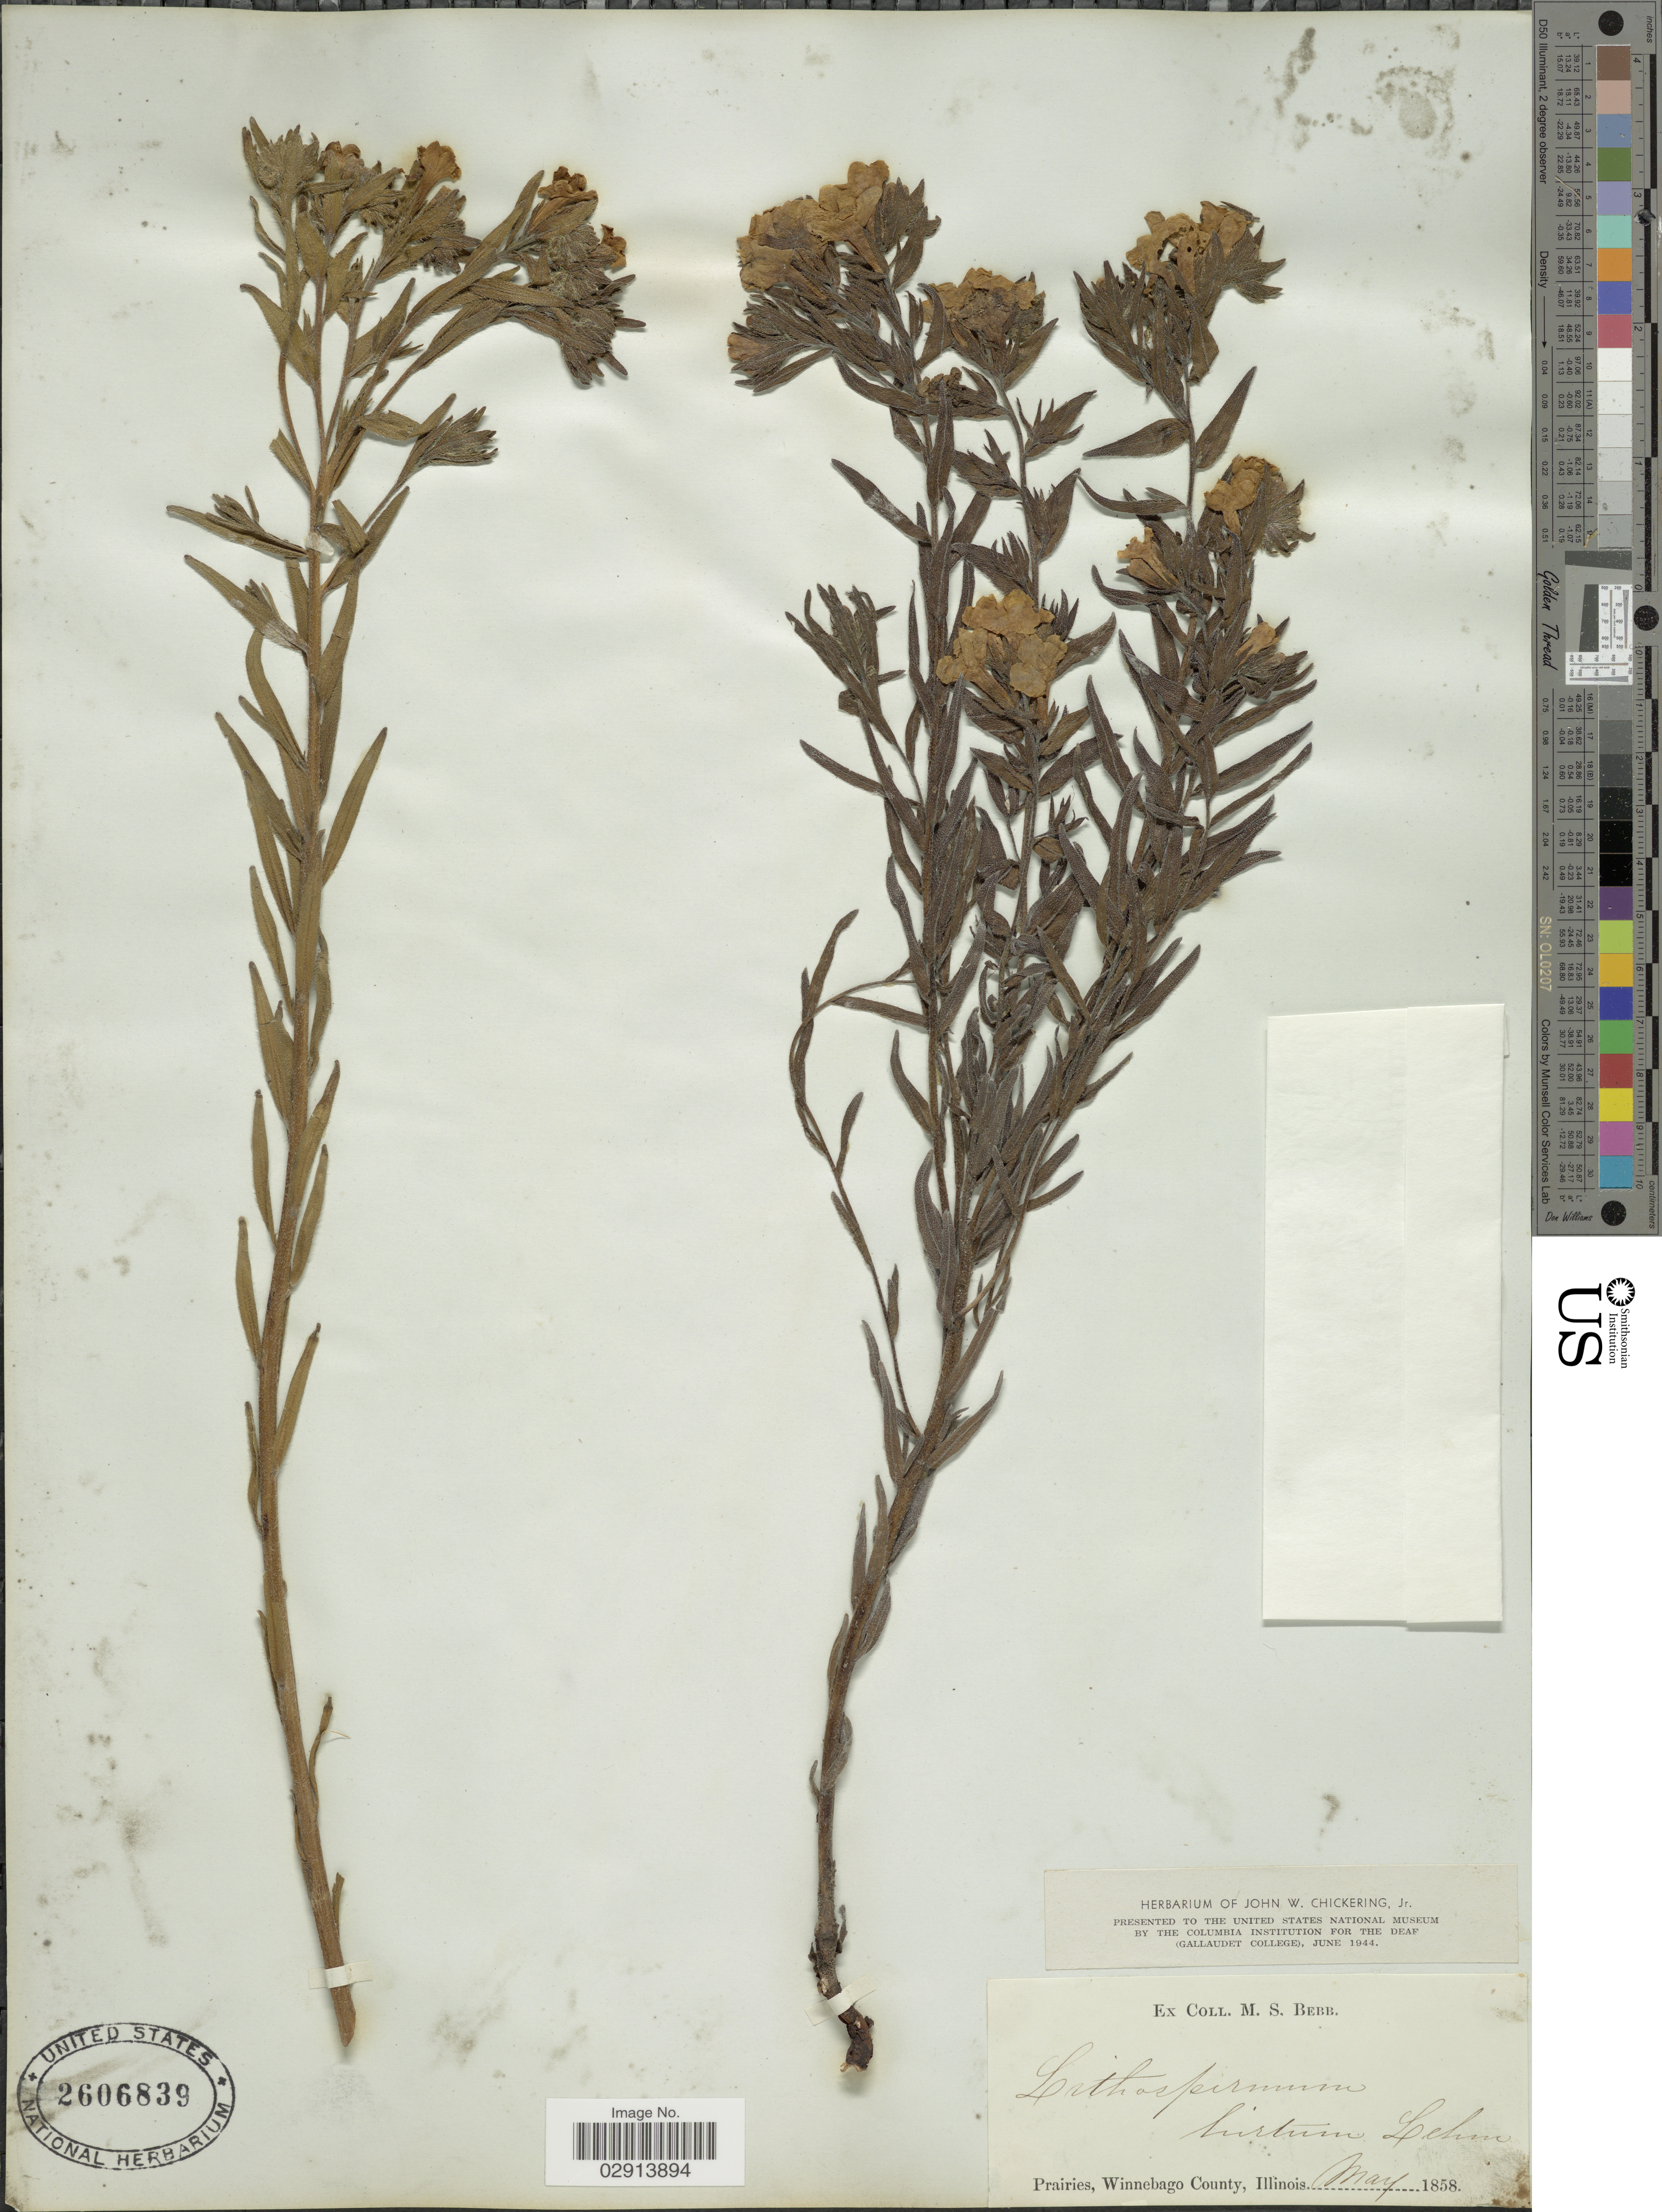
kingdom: Plantae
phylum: Tracheophyta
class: Magnoliopsida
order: Boraginales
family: Boraginaceae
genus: Lithospermum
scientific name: Lithospermum hirtum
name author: Lehm.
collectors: M. Bebb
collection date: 1858-05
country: United States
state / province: Illinois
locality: Prairies, Winnebago County.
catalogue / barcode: US 2606839